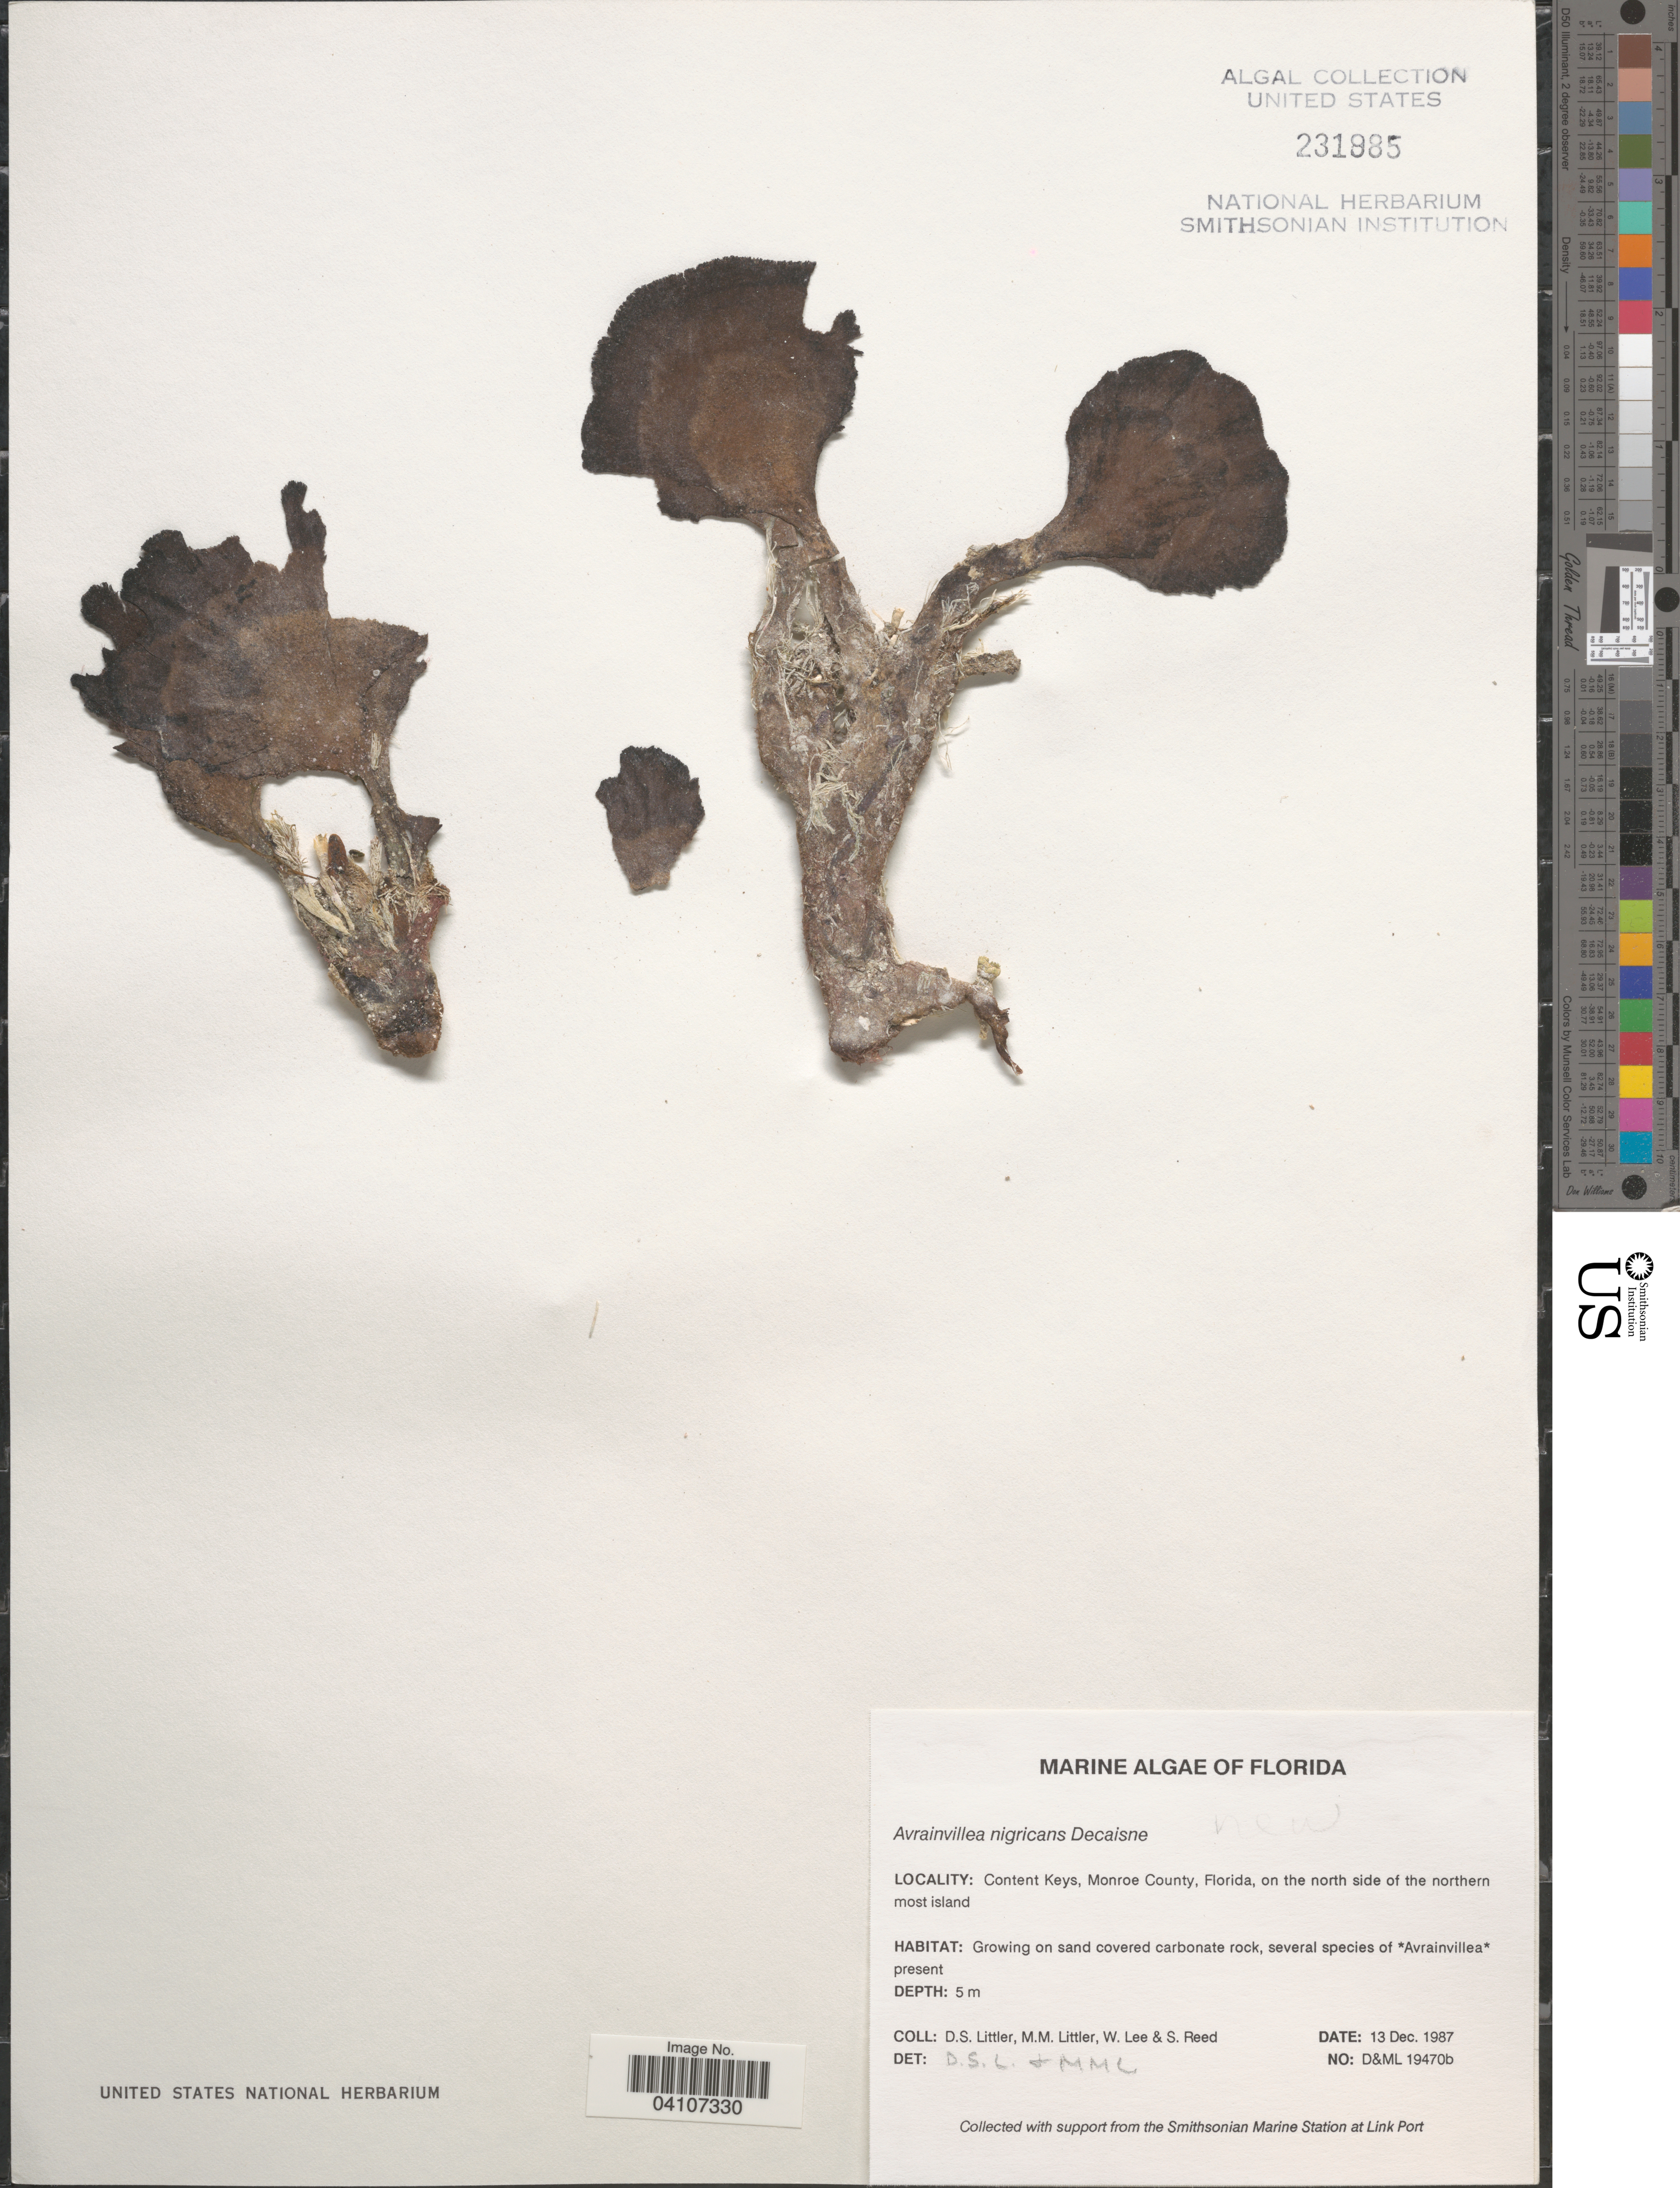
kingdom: Plantae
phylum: Chlorophyta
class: Ulvophyceae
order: Bryopsidales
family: Dichotomosiphonaceae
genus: Avrainvillea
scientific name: Avrainvillea nigricans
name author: Decne.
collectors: D. S. Littler, W. Lee & S. Reed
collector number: D&ML 19470b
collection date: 1987-12-13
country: United States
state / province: Florida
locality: Content Keys, Monroe County, on the north side of the northern most island.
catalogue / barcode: US 231885